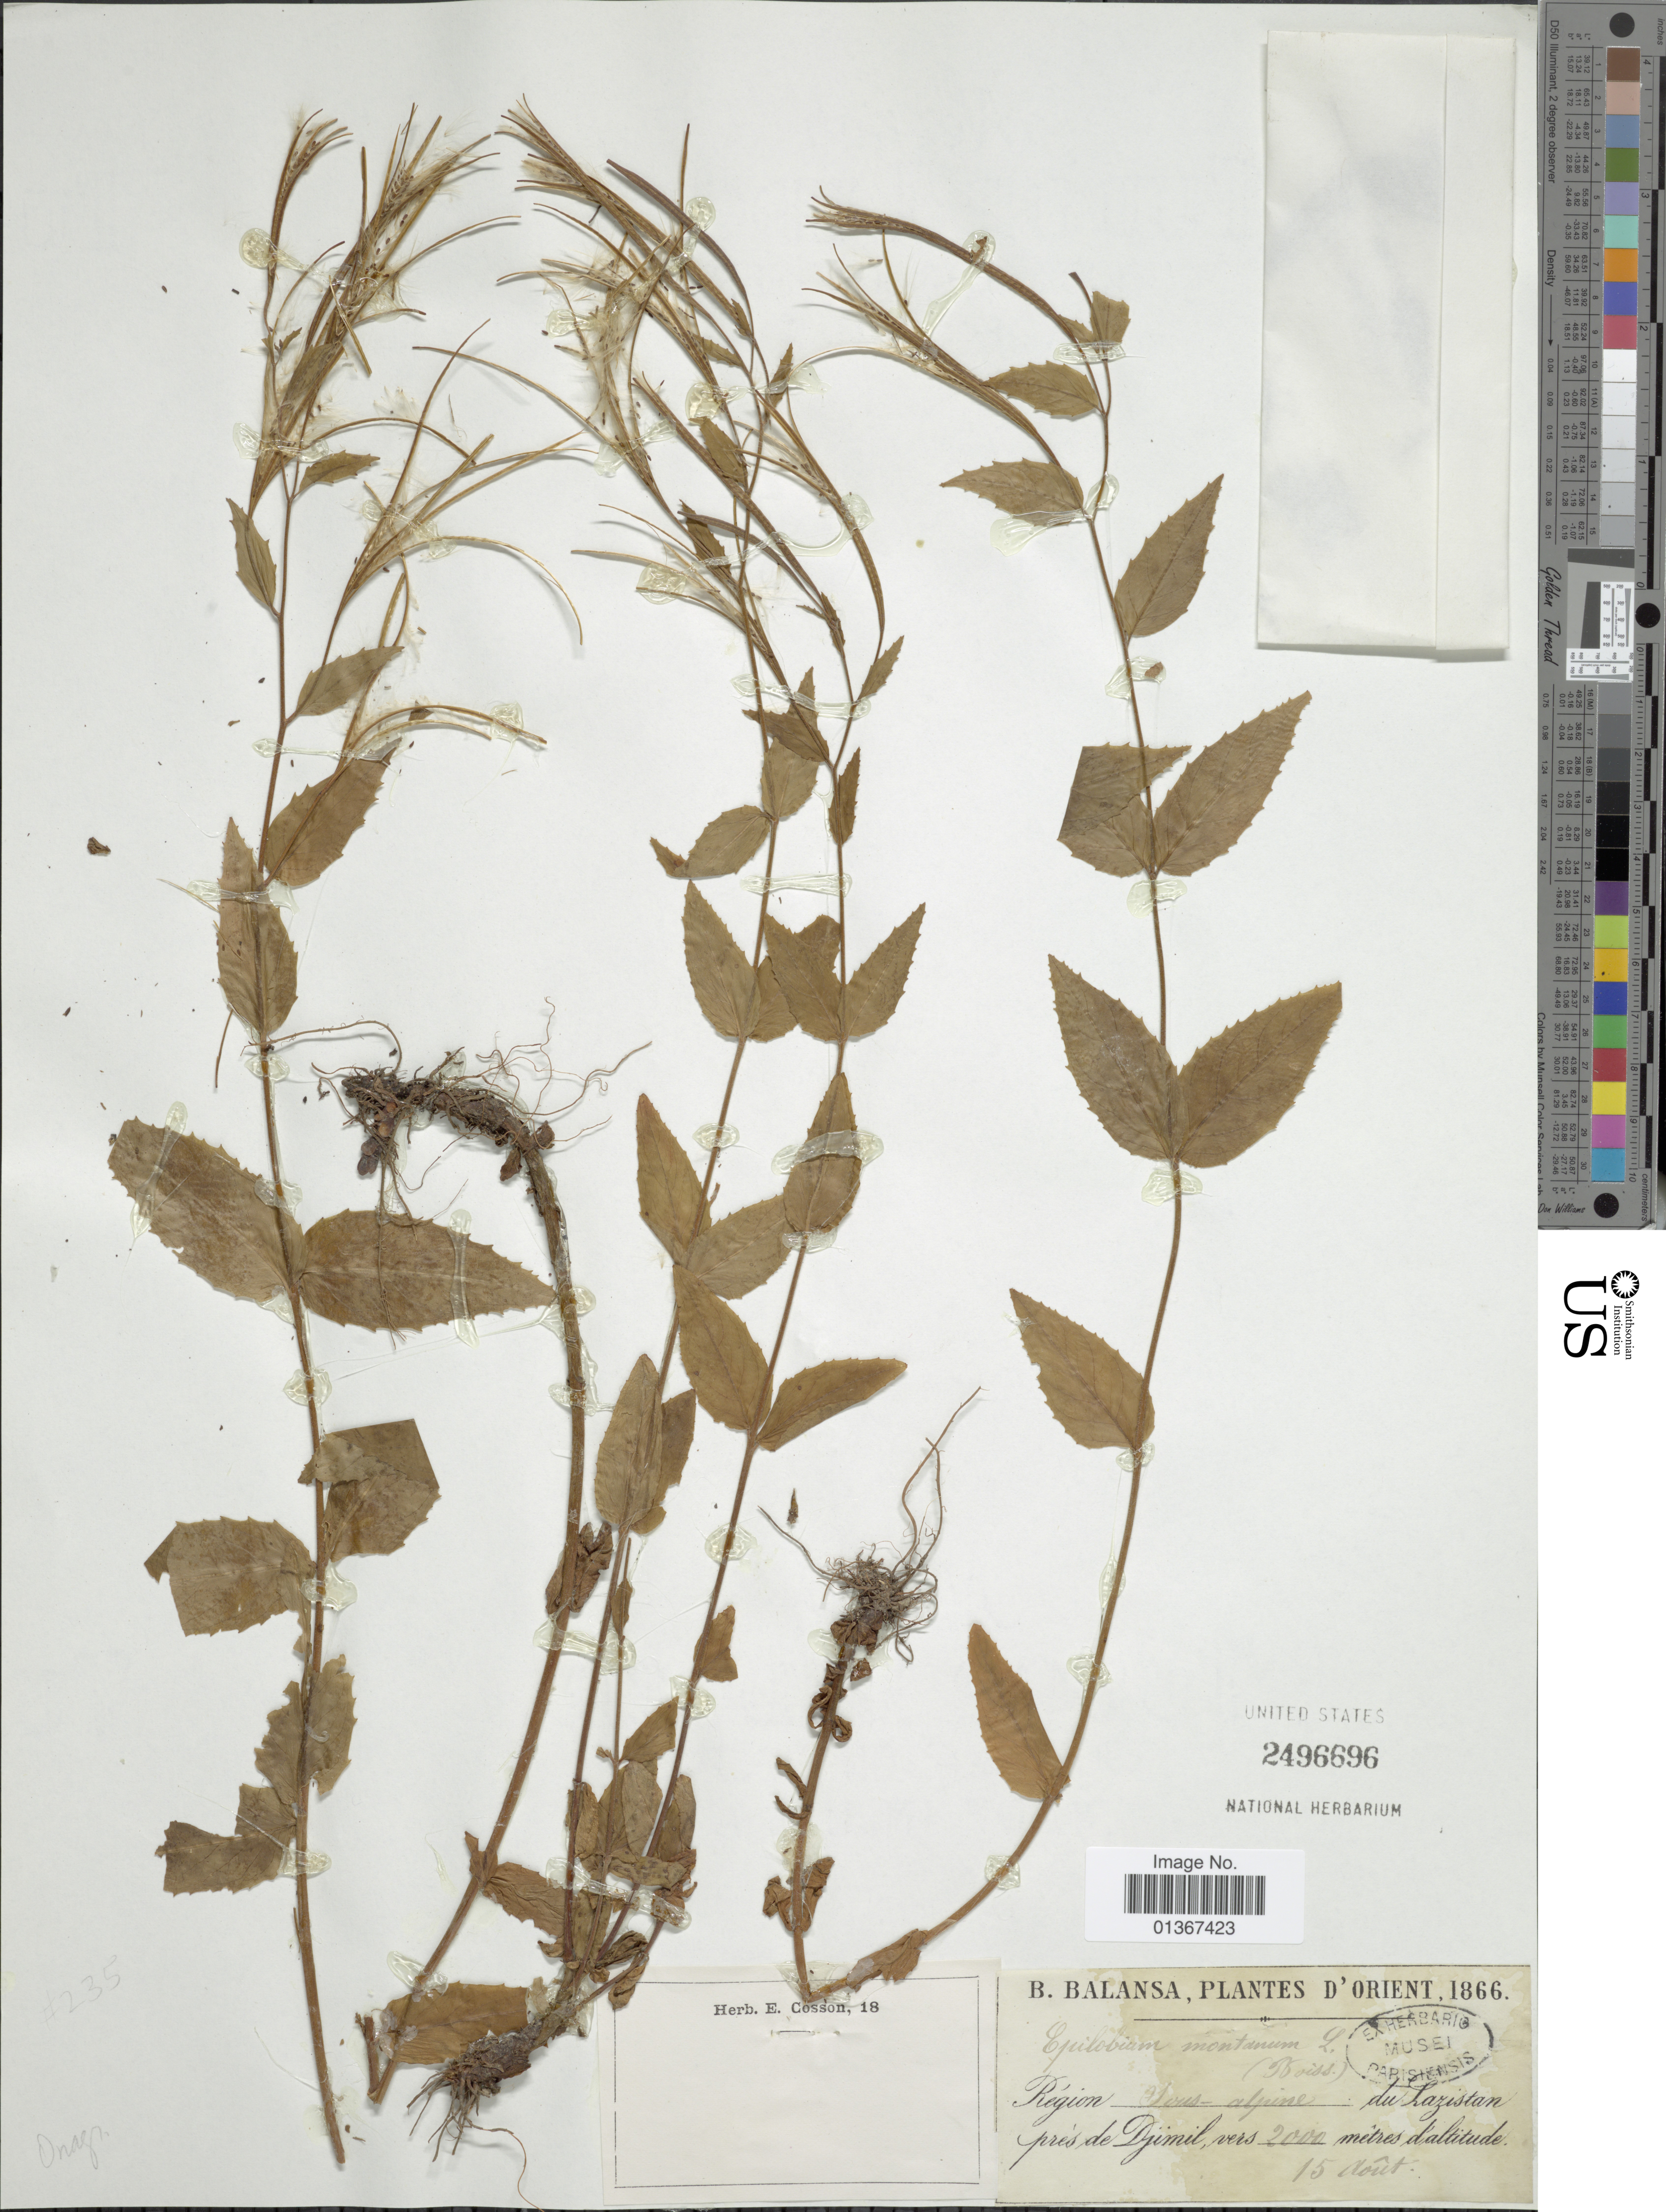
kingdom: Plantae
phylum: Tracheophyta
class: Magnoliopsida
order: Myrtales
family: Onagraceae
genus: Epilobium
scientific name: Epilobium montanum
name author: L.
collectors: B. Balansa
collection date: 1866-08-15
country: Turkey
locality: Région Sous-alpine du Lazistan près de Djimil.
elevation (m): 2000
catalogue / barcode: US 2496696